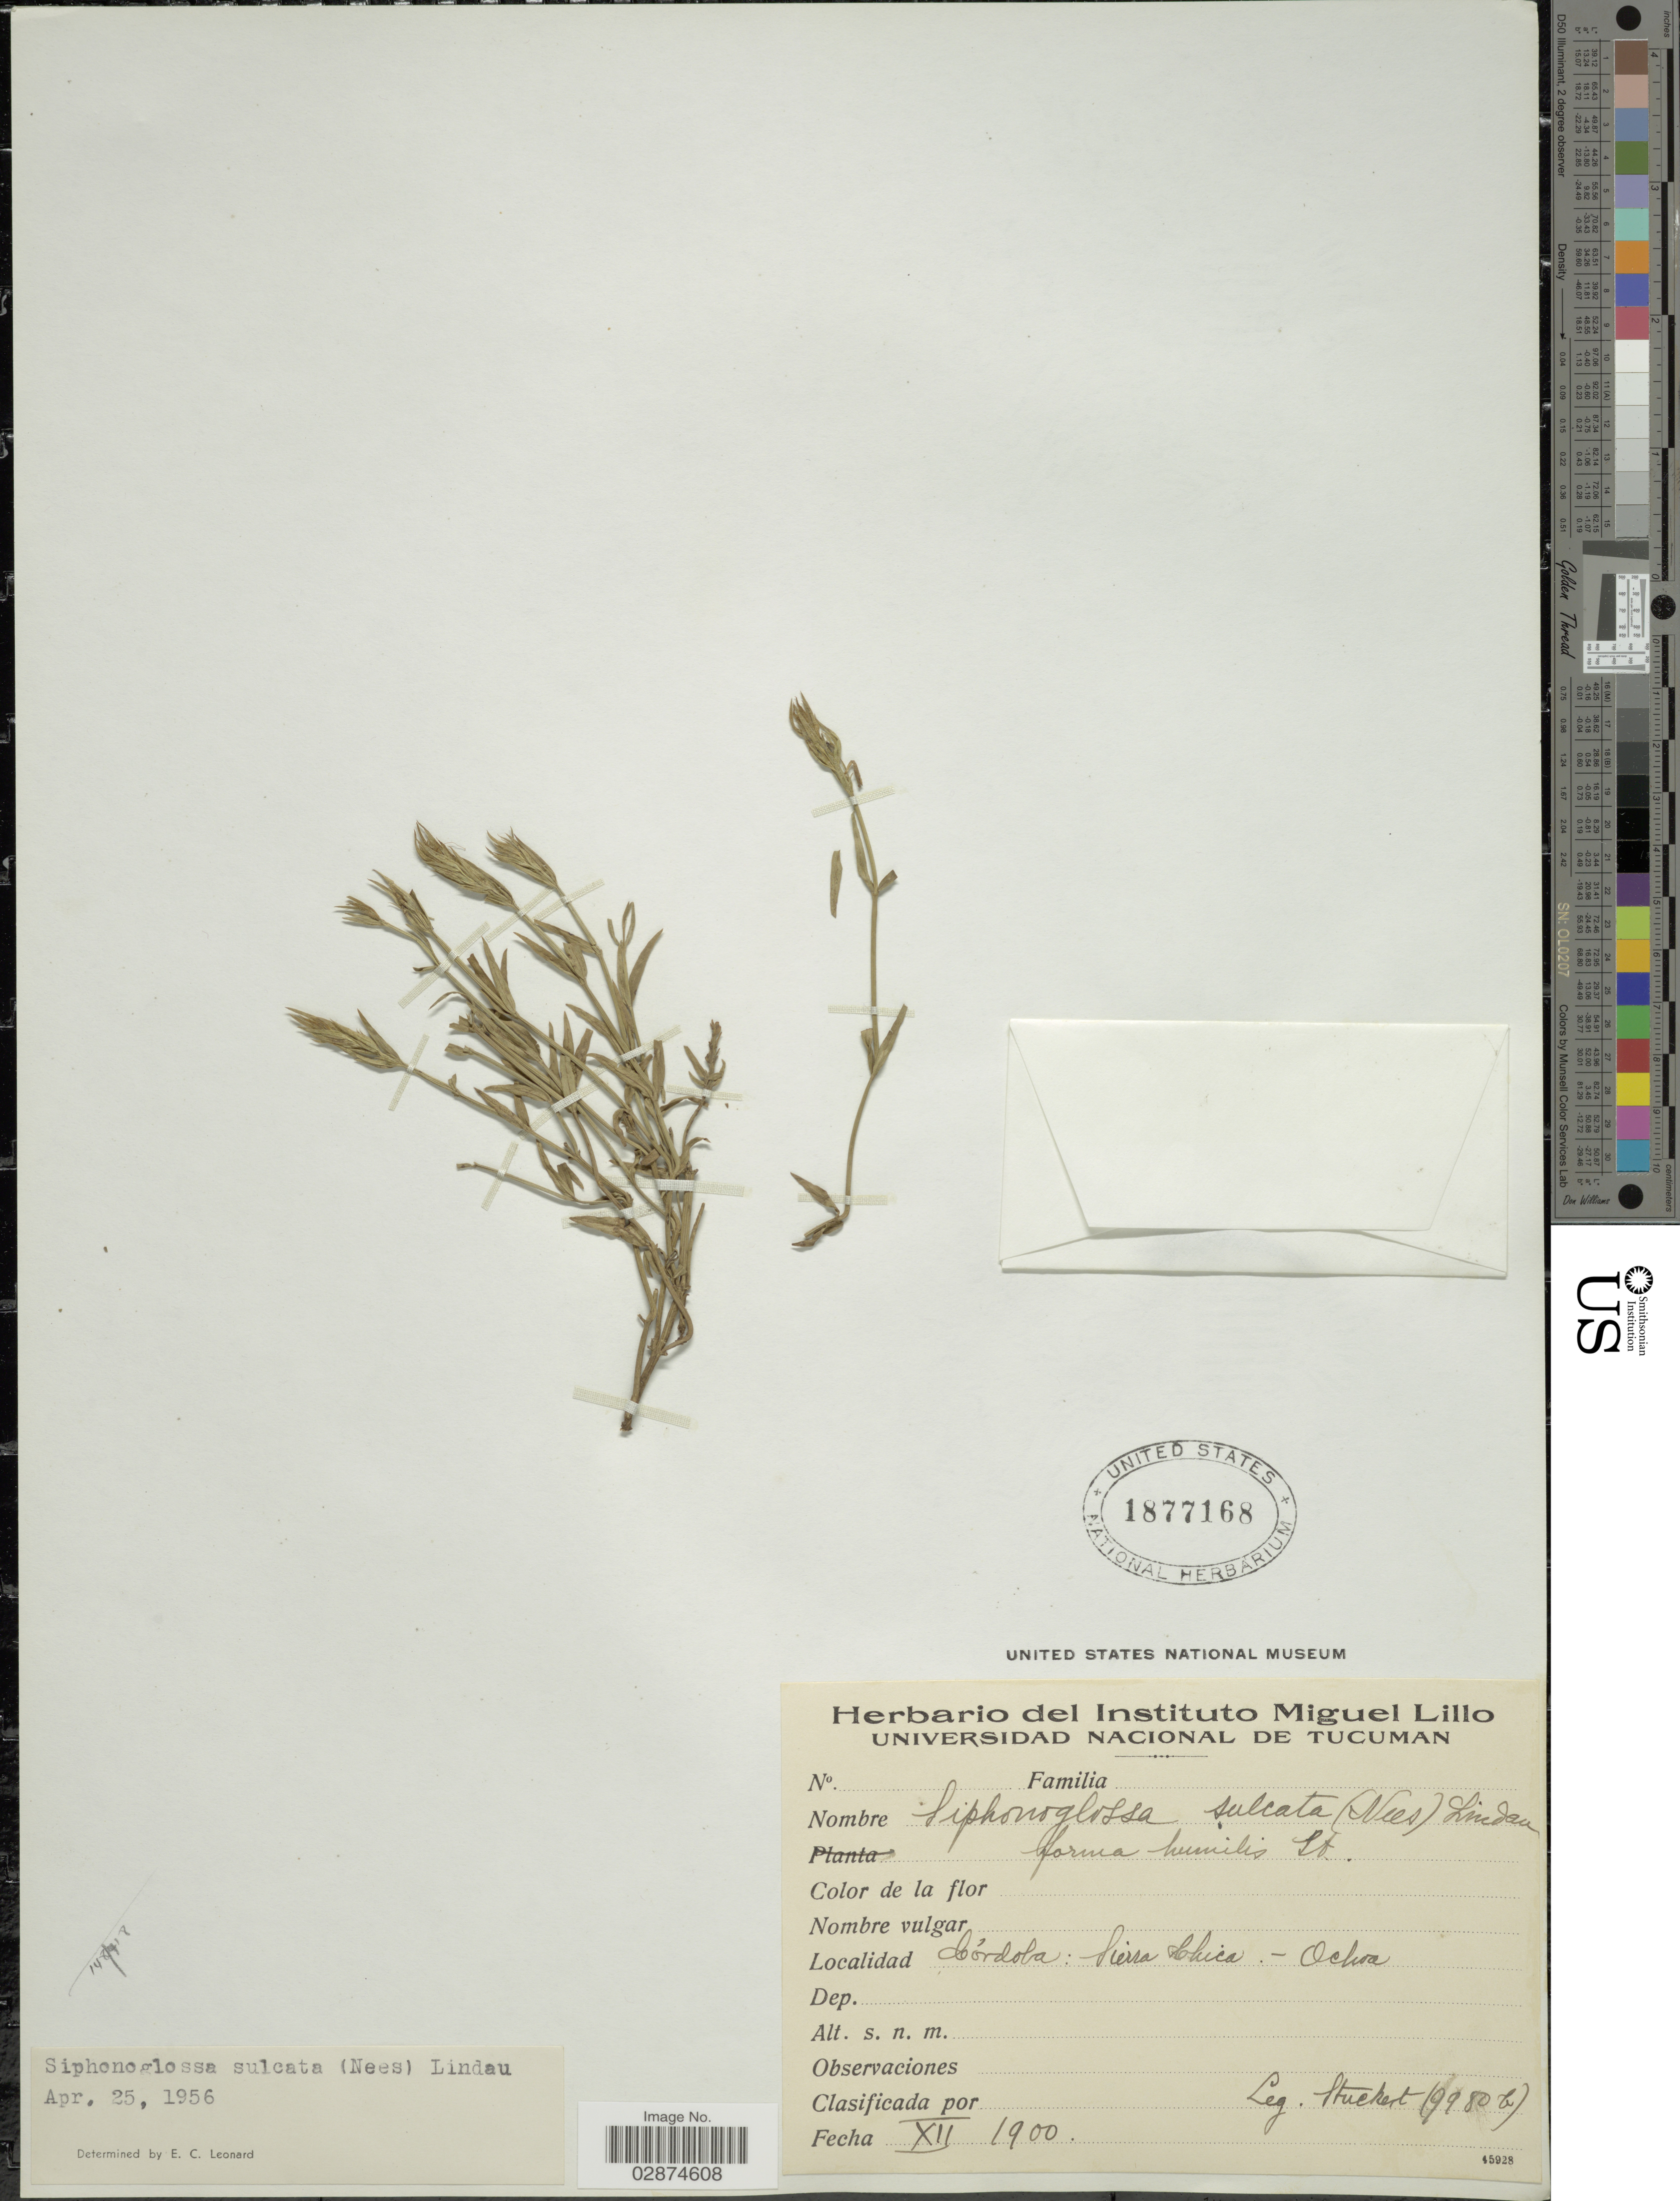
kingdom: Plantae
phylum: Tracheophyta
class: Magnoliopsida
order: Lamiales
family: Acanthaceae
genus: Yeatesia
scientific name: Yeatesia sulcata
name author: (Nees) Hilsenb.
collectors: T. Stuckert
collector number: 9980b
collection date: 1900-12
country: Argentina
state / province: Cordoba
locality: Sierra Chica - Ochoa.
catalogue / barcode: US 1877168